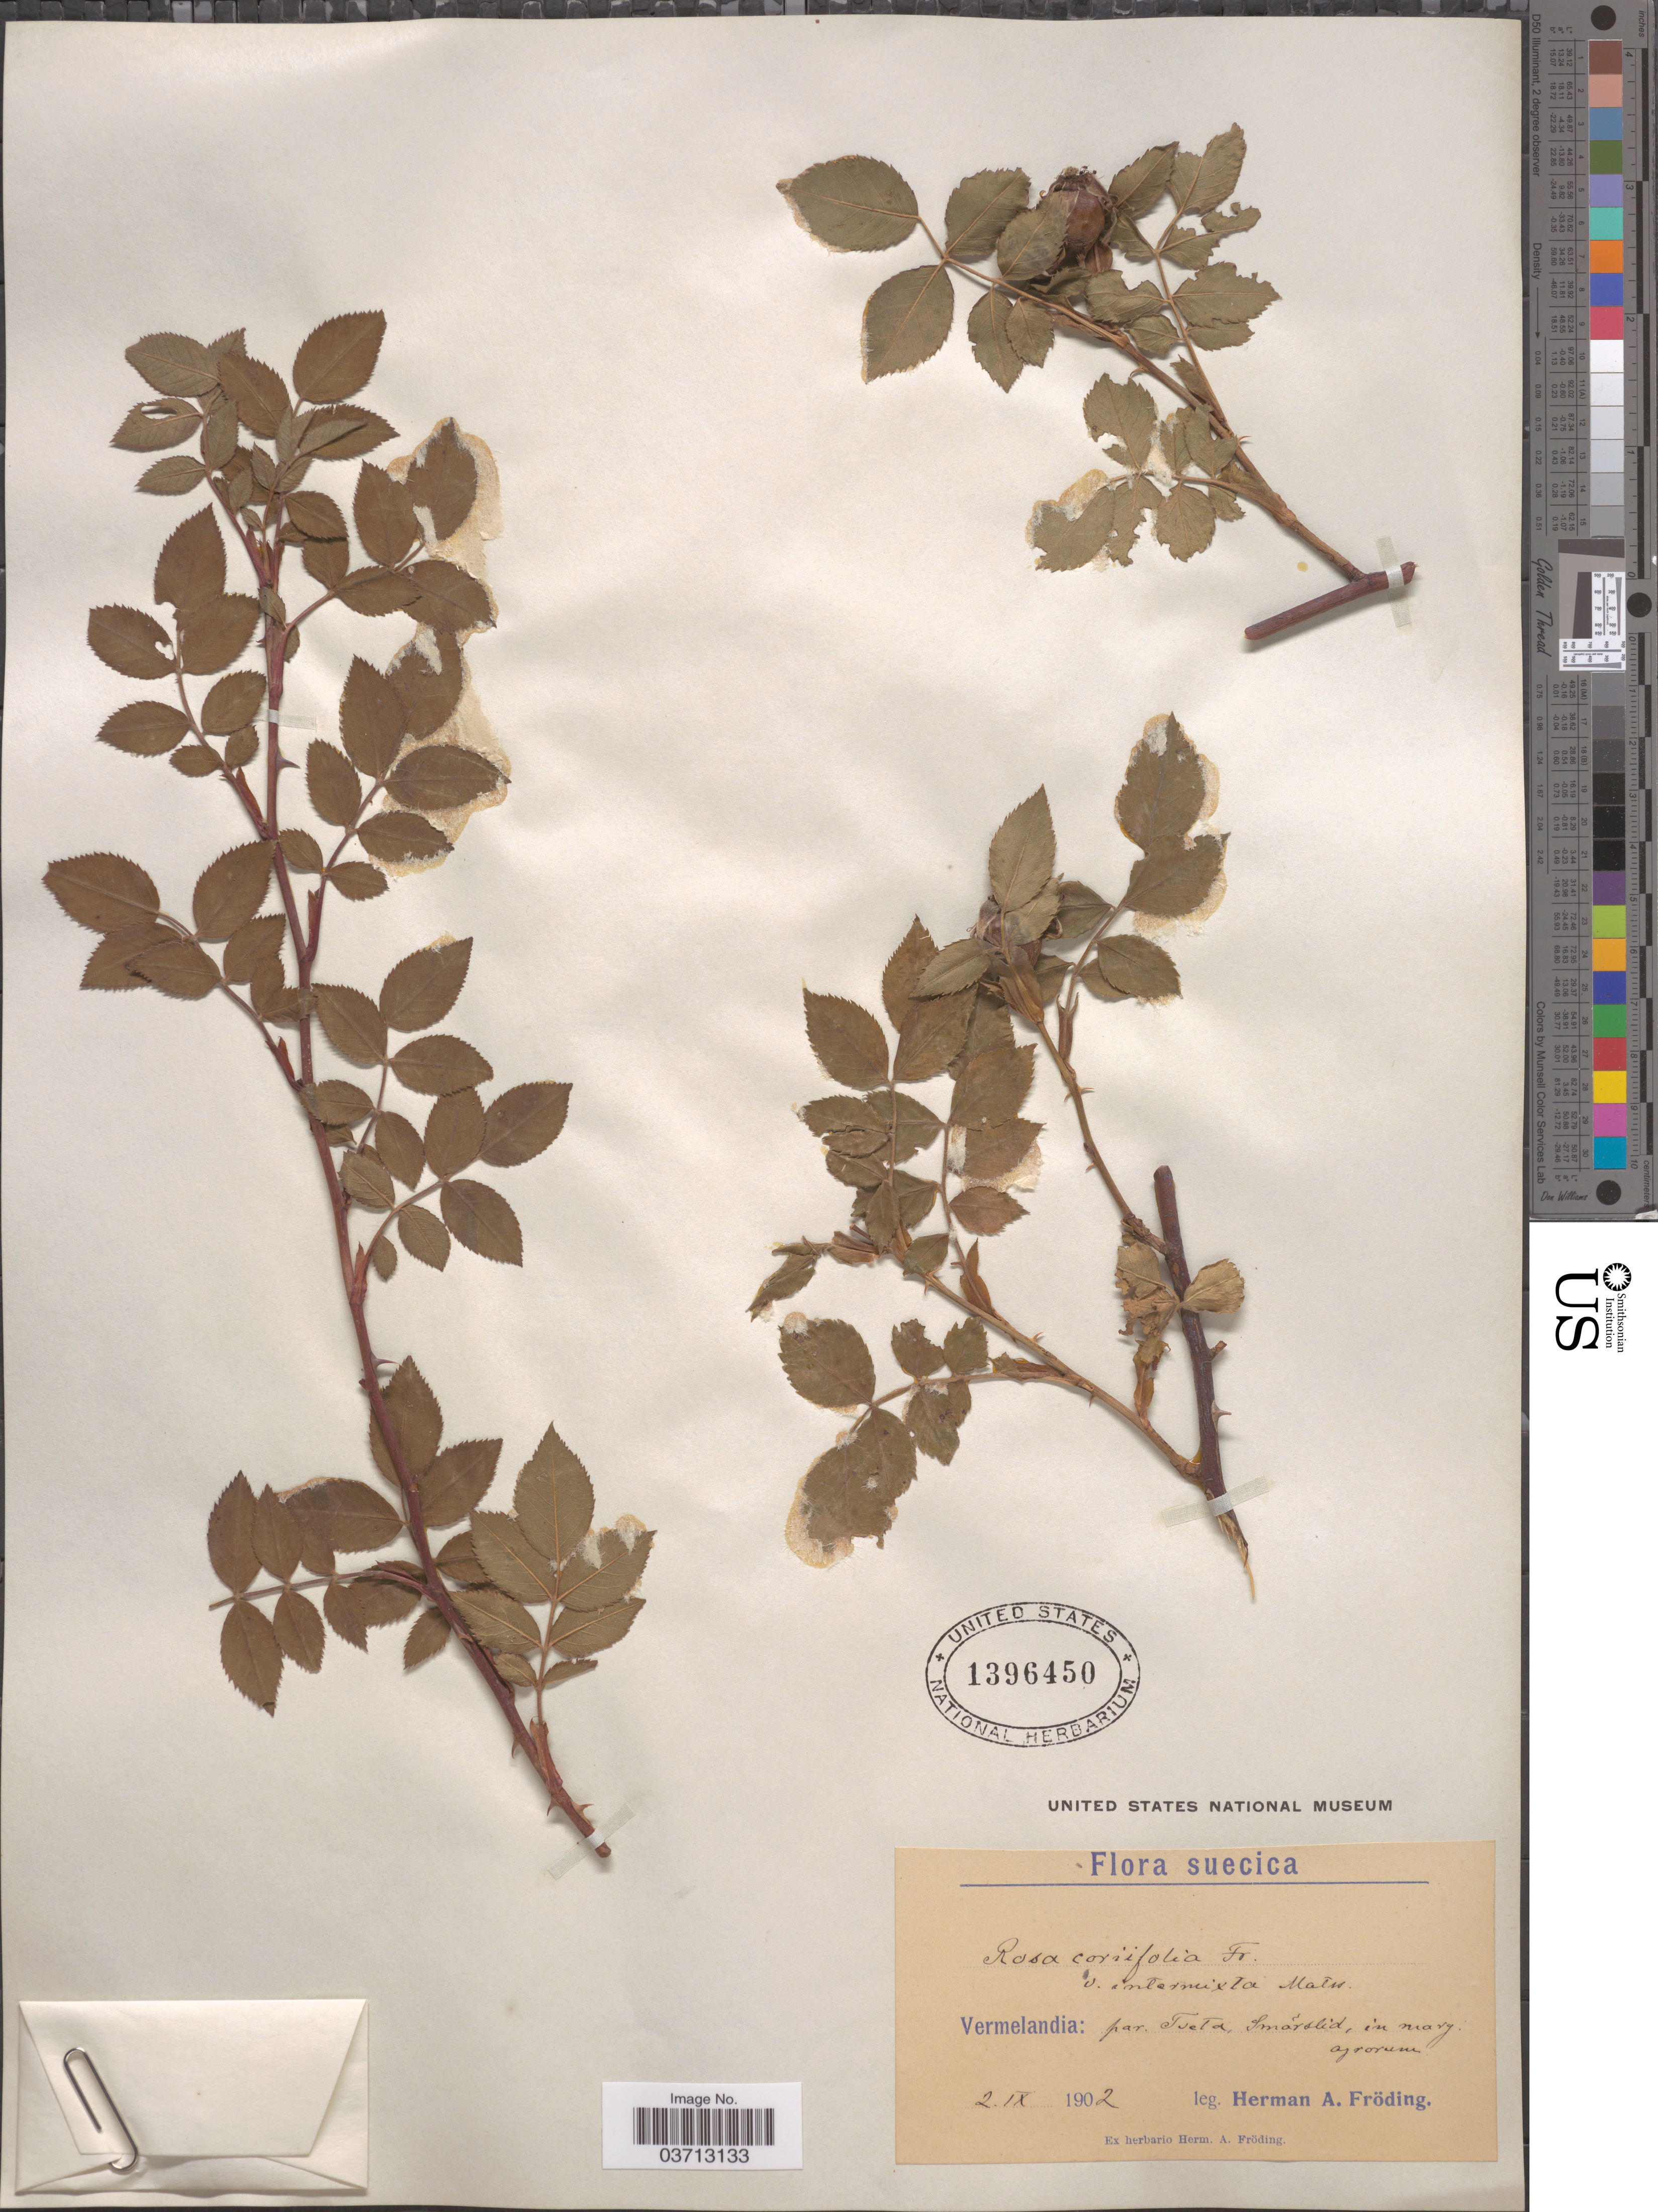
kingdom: Plantae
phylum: Tracheophyta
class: Magnoliopsida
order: Rosales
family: Rosaceae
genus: Rosa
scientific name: Rosa coriifolia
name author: Fr. a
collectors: H. Froding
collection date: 1902-09-02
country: Sweden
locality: Suecica. Vermelandia: par. Tveta, Smarslid, in marg. agrorum.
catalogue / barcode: US 1396450